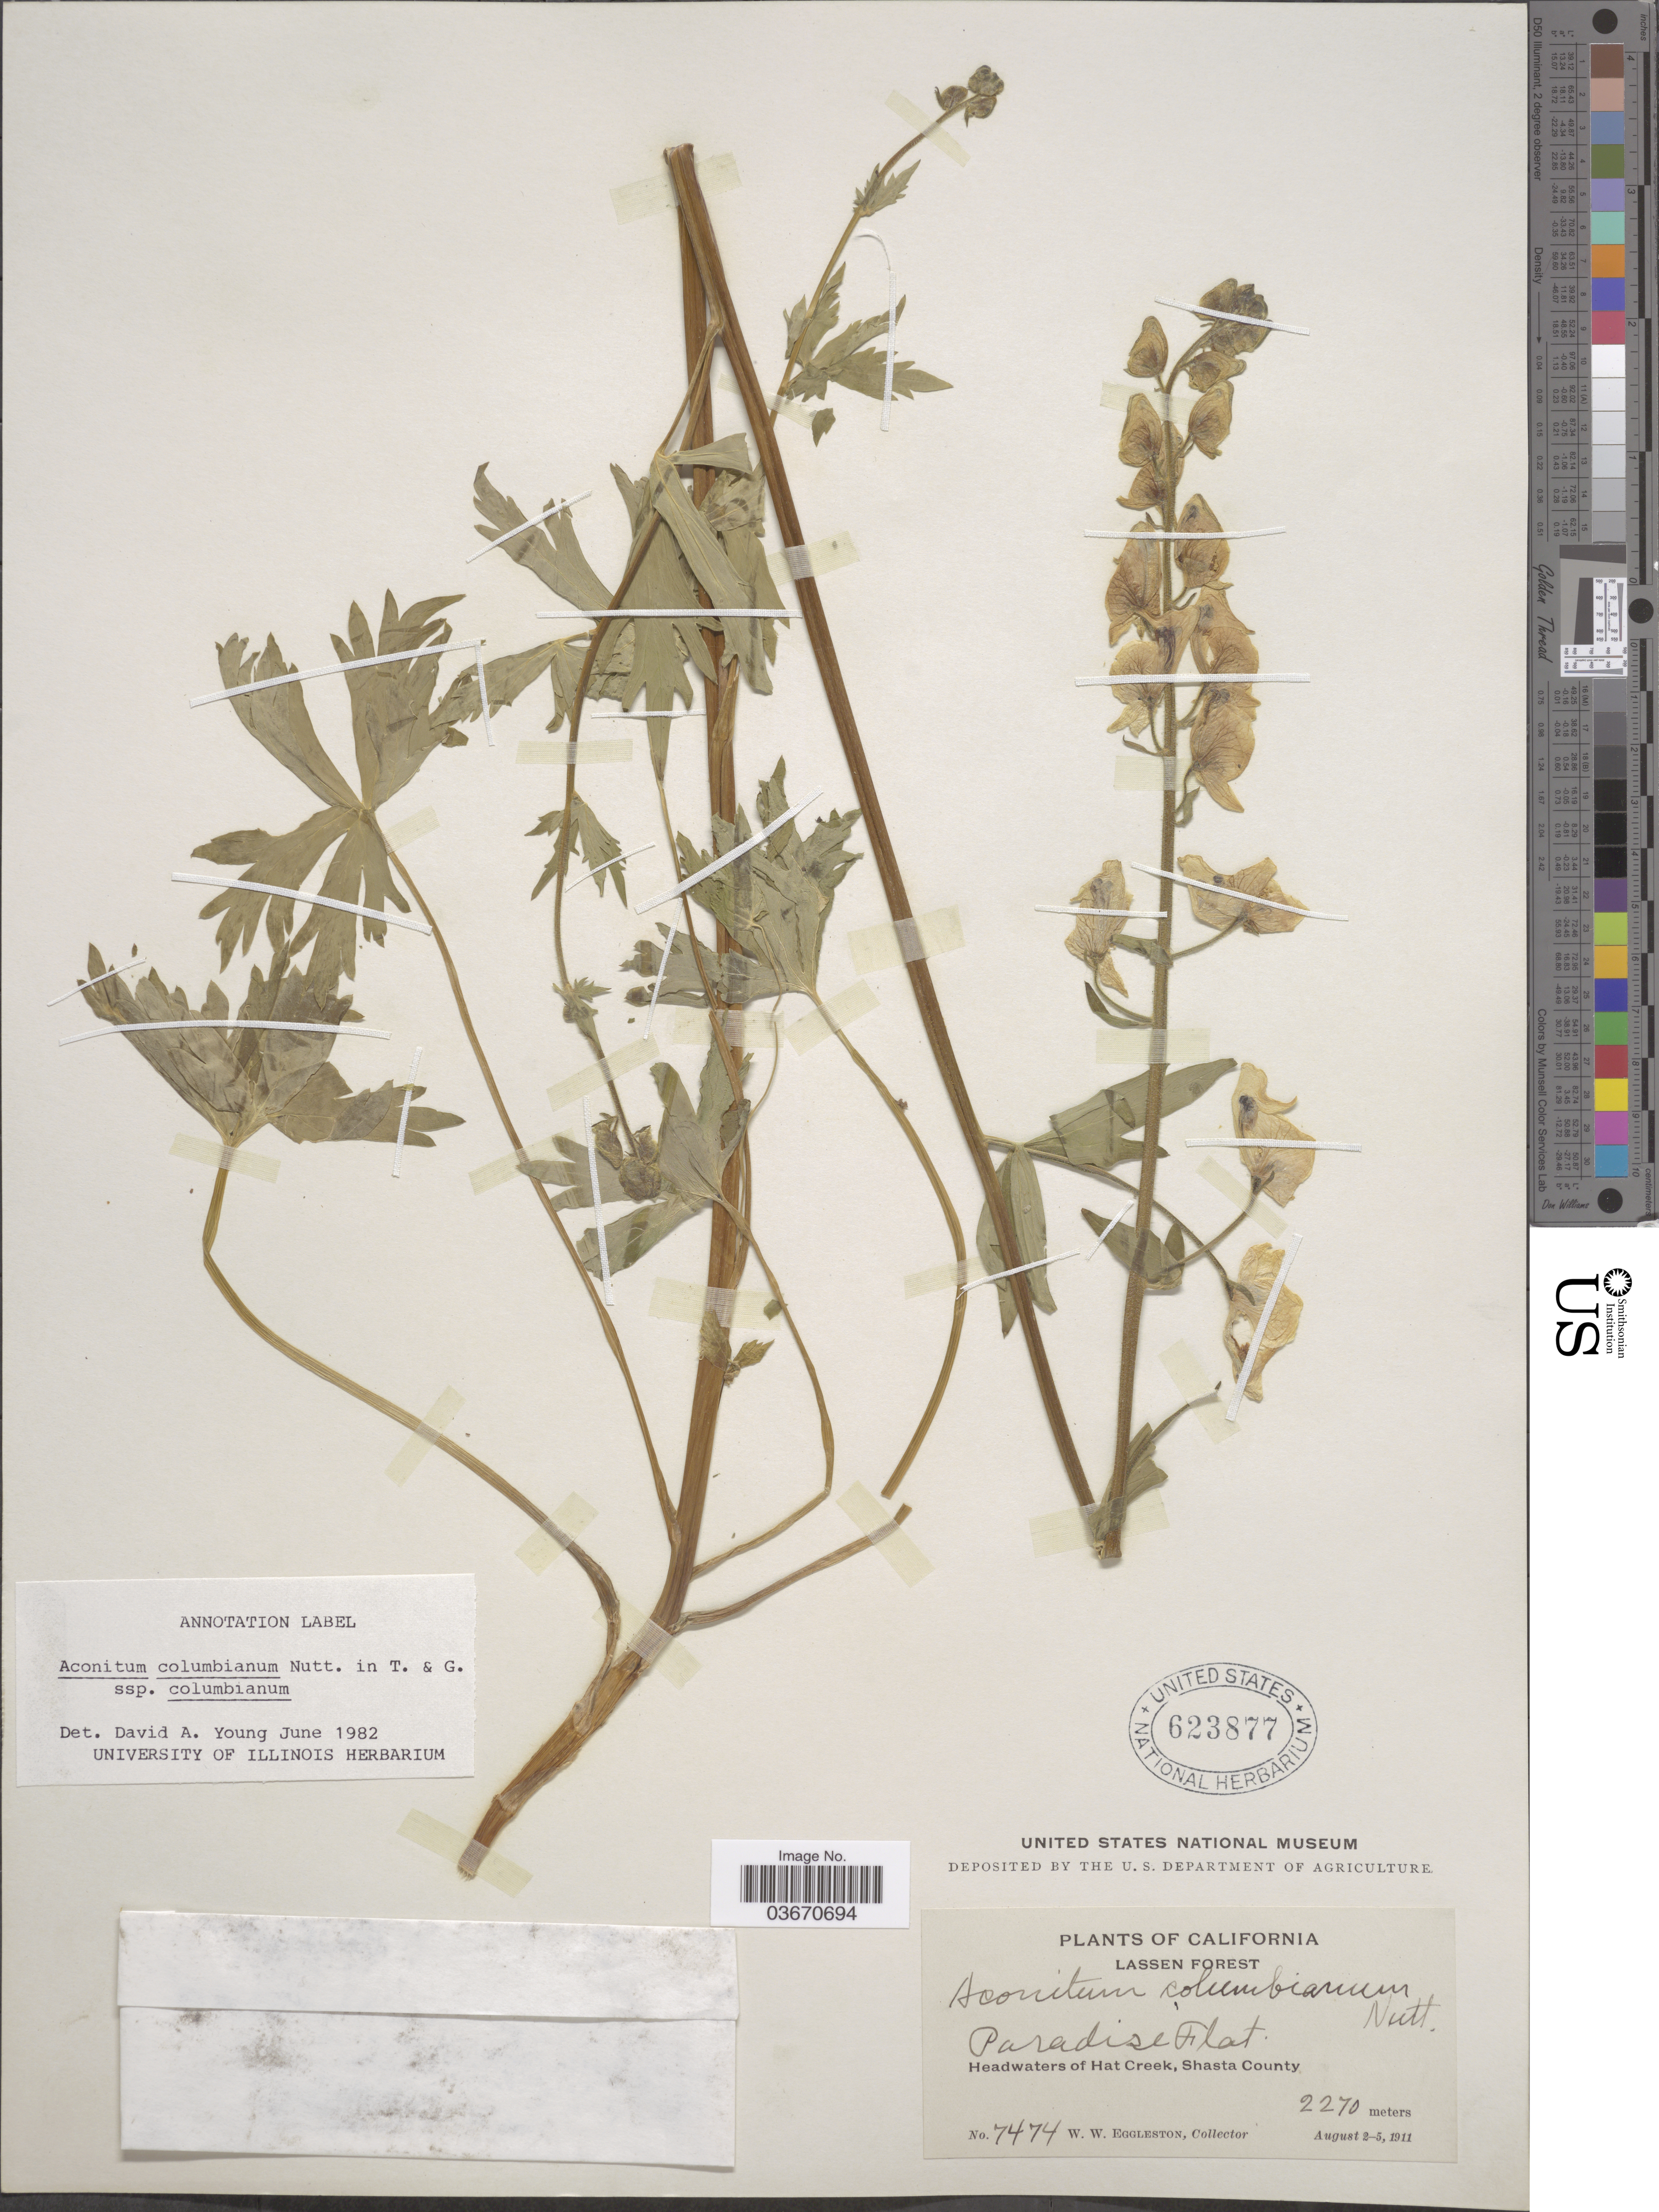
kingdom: Plantae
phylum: Tracheophyta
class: Magnoliopsida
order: Ranunculales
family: Ranunculaceae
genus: Aconitum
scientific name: Aconitum columbianum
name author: Nutt.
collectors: W. W. Eggleston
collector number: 7474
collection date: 1911-08-02/1911-08-05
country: United States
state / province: California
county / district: Shasta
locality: Lassen Forest. Paradise Flat. Headwaters of Hat Creek, Shasta County.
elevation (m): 2270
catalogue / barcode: US 623877